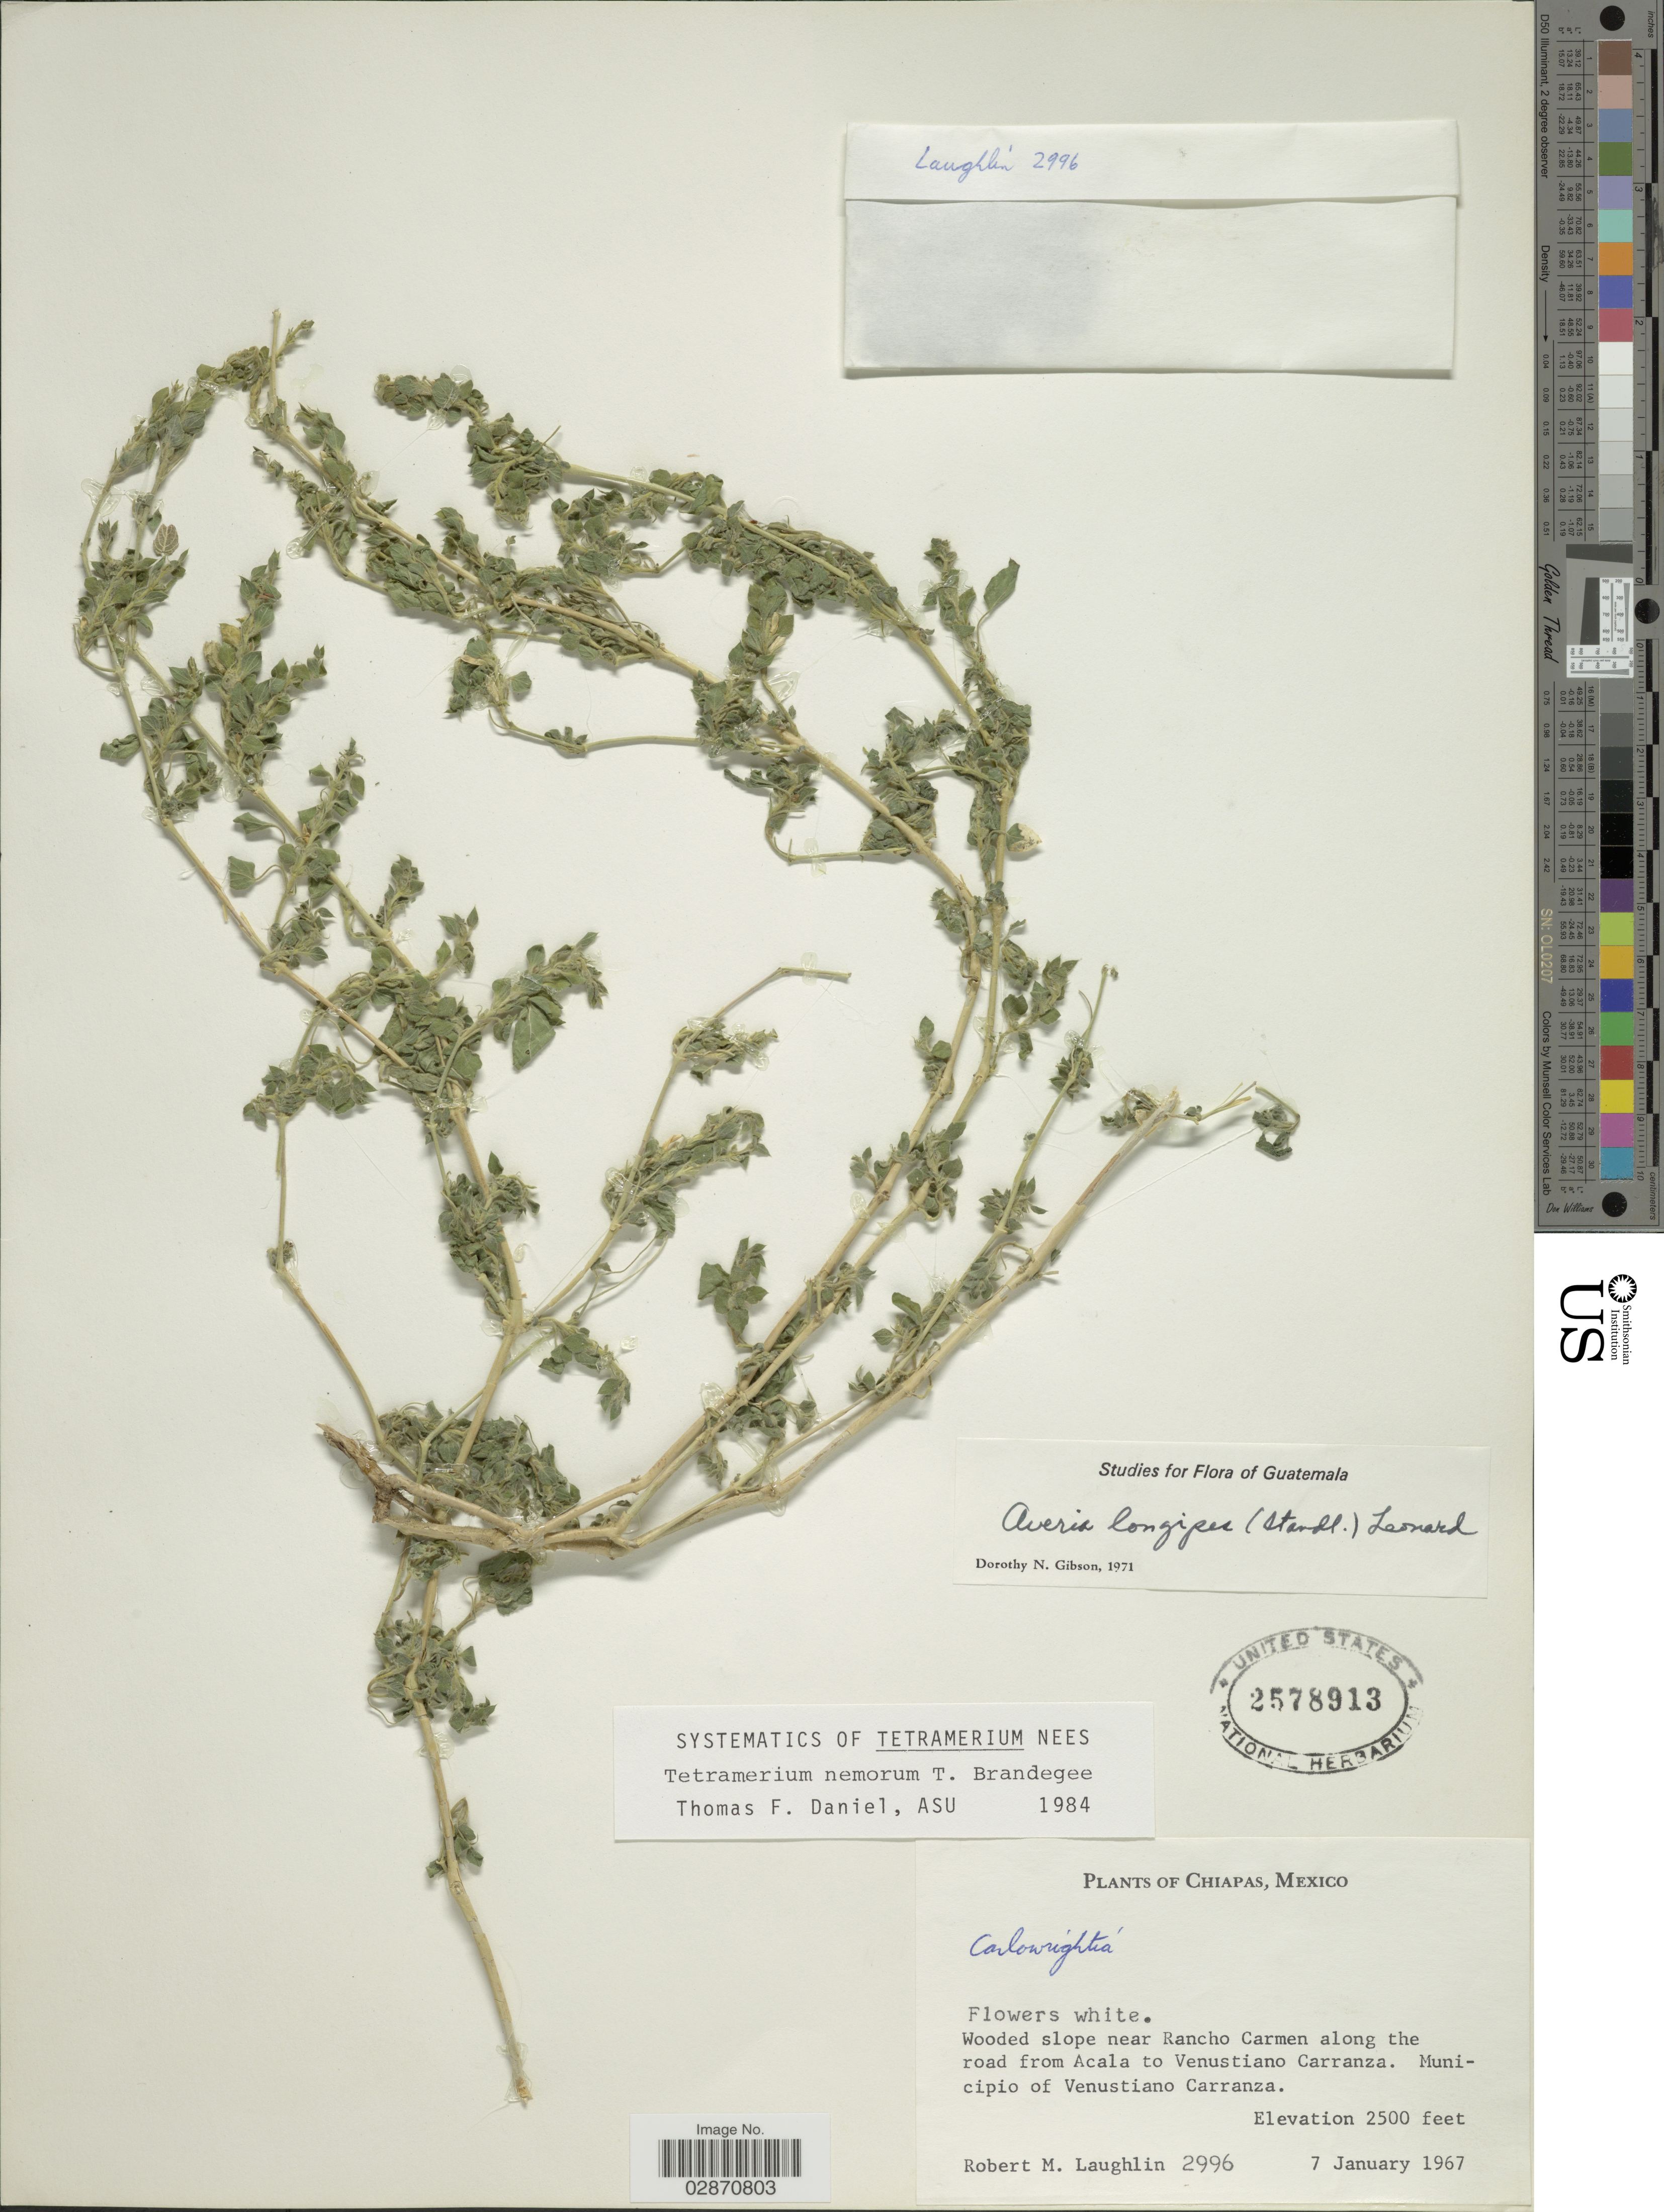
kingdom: Plantae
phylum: Tracheophyta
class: Magnoliopsida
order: Lamiales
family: Acanthaceae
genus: Tetramerium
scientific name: Tetramerium nemorum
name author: Brandegee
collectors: R. M. Laughlin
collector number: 2996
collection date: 1967-01-07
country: Mexico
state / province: Chiapas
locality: Wooded slope near Rancho Carmen along the road from Acala to Venustiano Carranza. Municipio of Venustiano Carranza.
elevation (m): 762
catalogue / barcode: US 2578913